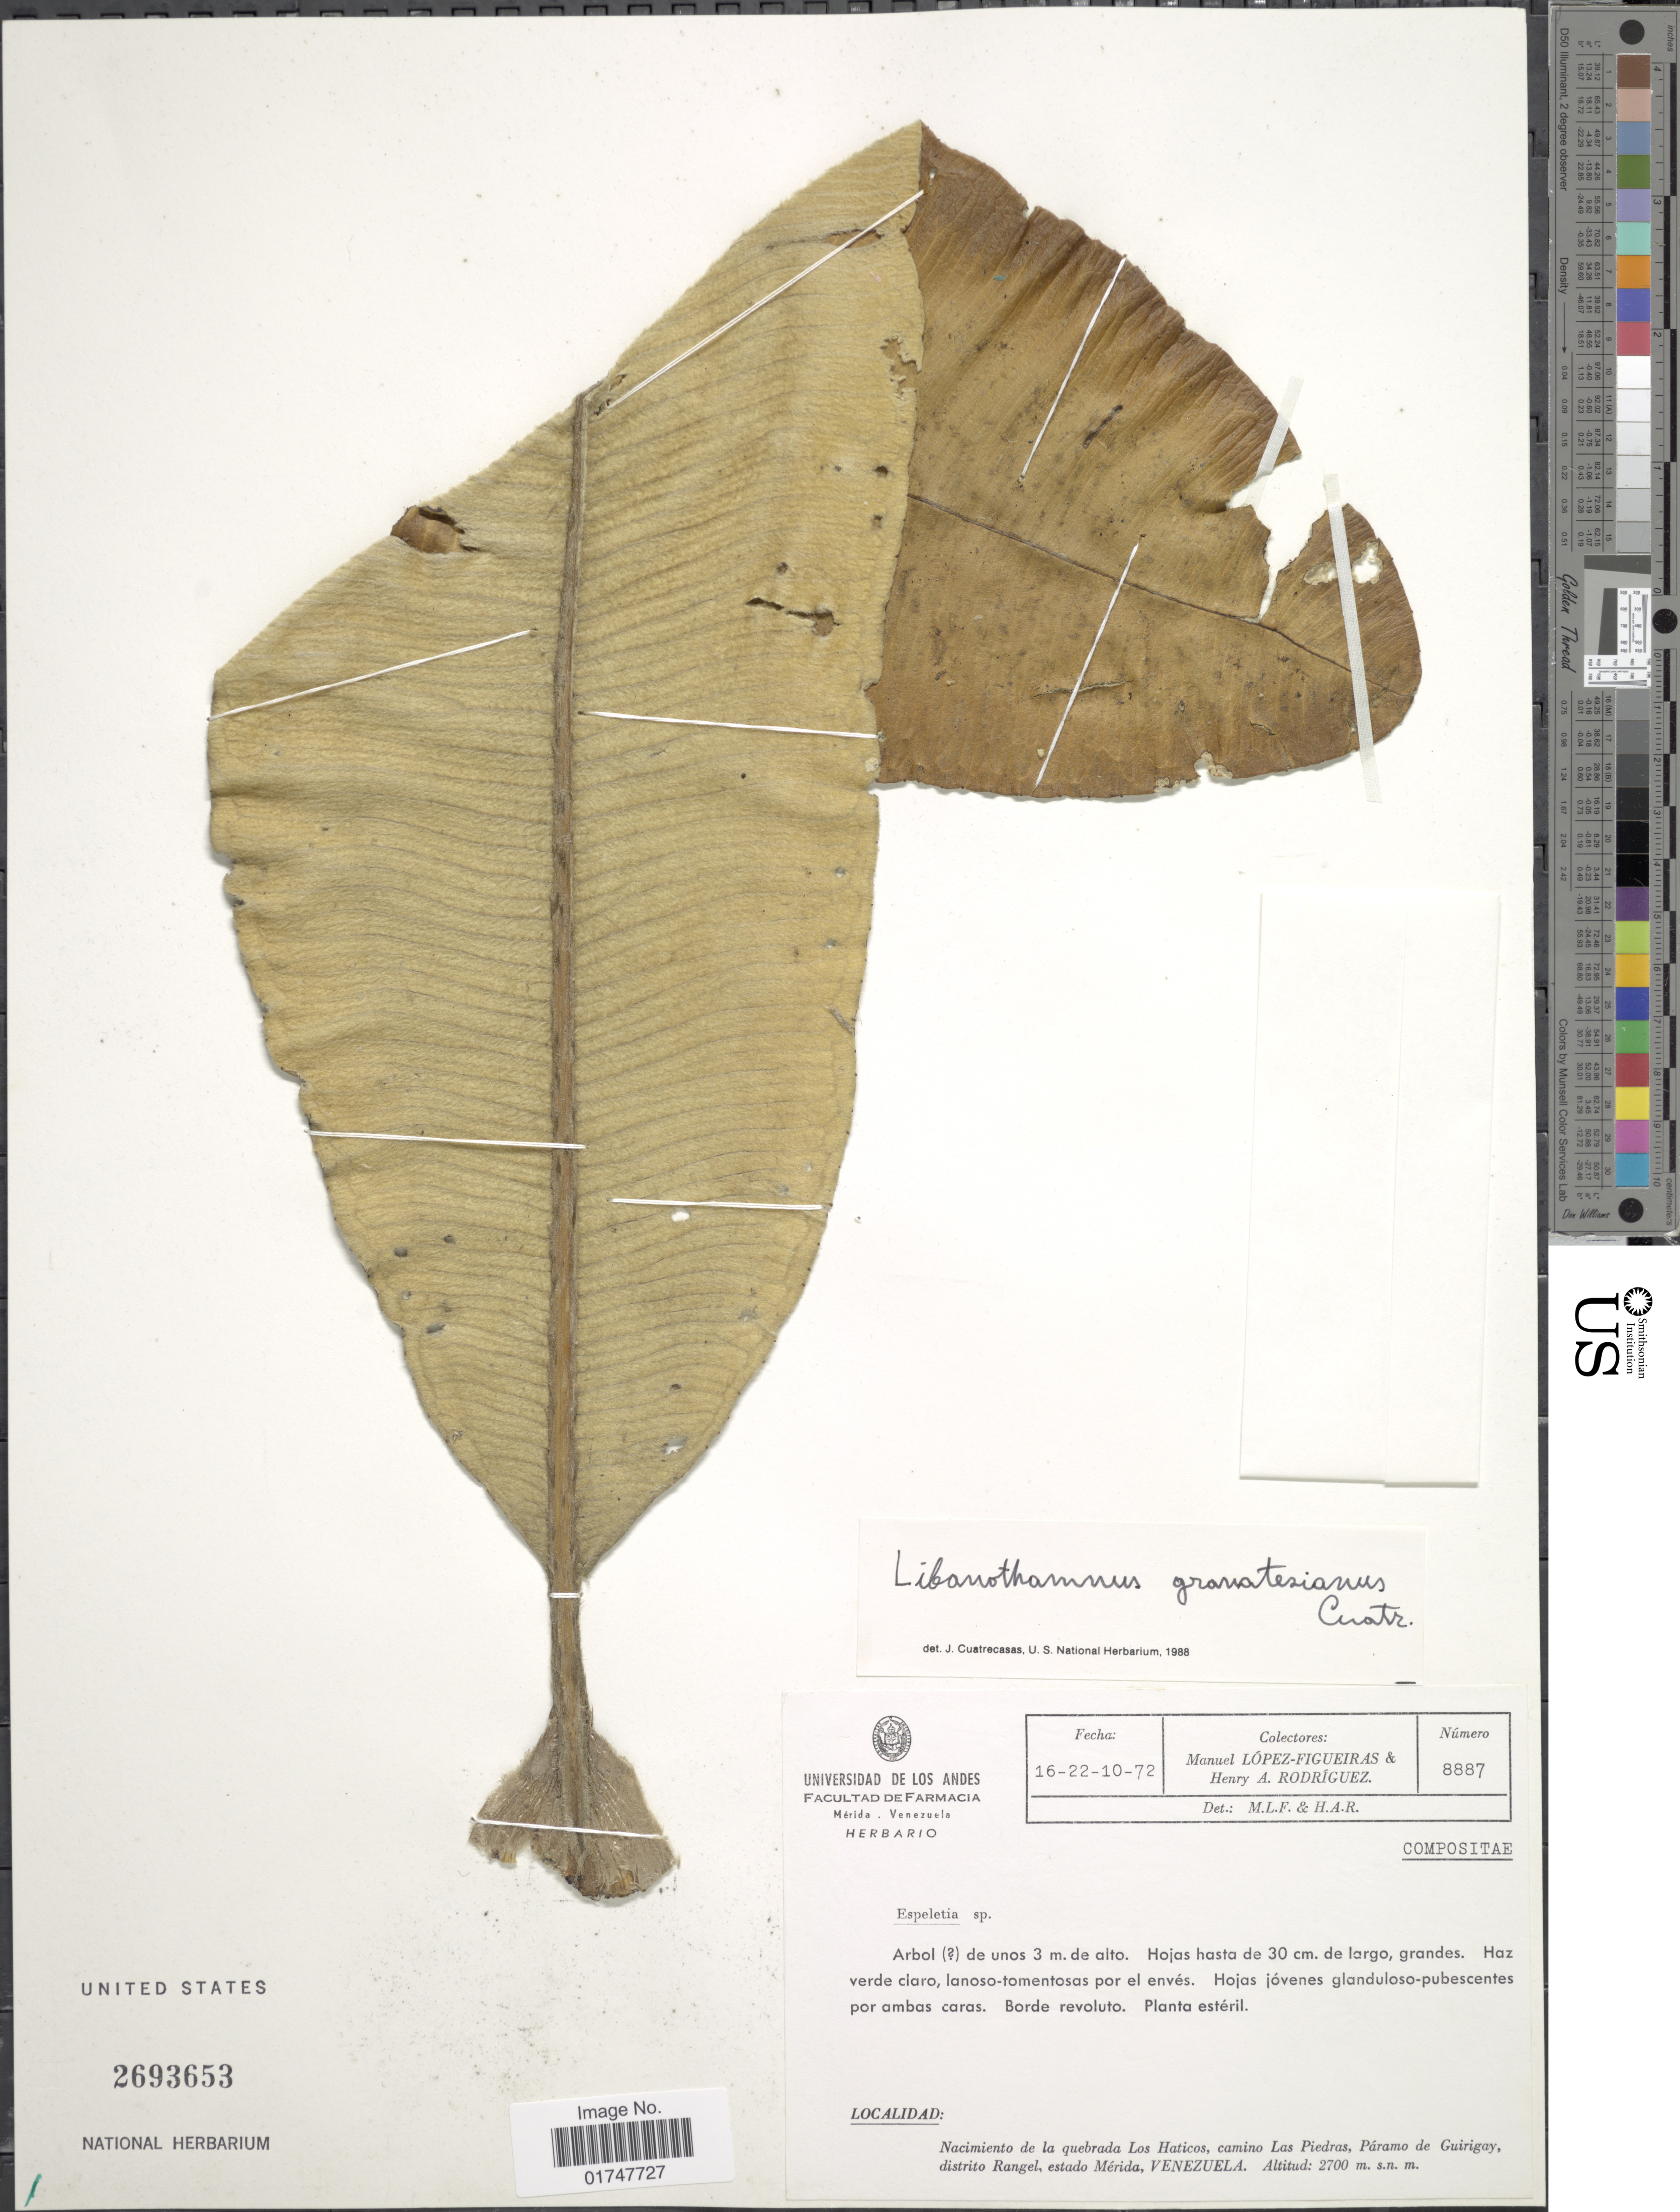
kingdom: Plantae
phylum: Tracheophyta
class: Magnoliopsida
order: Asterales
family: Asteraceae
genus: Libanothamnus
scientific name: Libanothamnus banksiifolius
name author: (Sch. Bip. & Ettingsh.) Cuatrec.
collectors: M. López Figueiras & H. A. Rodriguez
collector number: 8887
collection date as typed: Transcribed d/m/y: 16/10/72 to 22/10/72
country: Venezuela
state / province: Mérida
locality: Nacimiento de la quebrada Los Haticos, camino Las Piedras, Páramo de Guirigay, distrito Rangel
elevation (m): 2700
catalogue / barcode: US 2693653